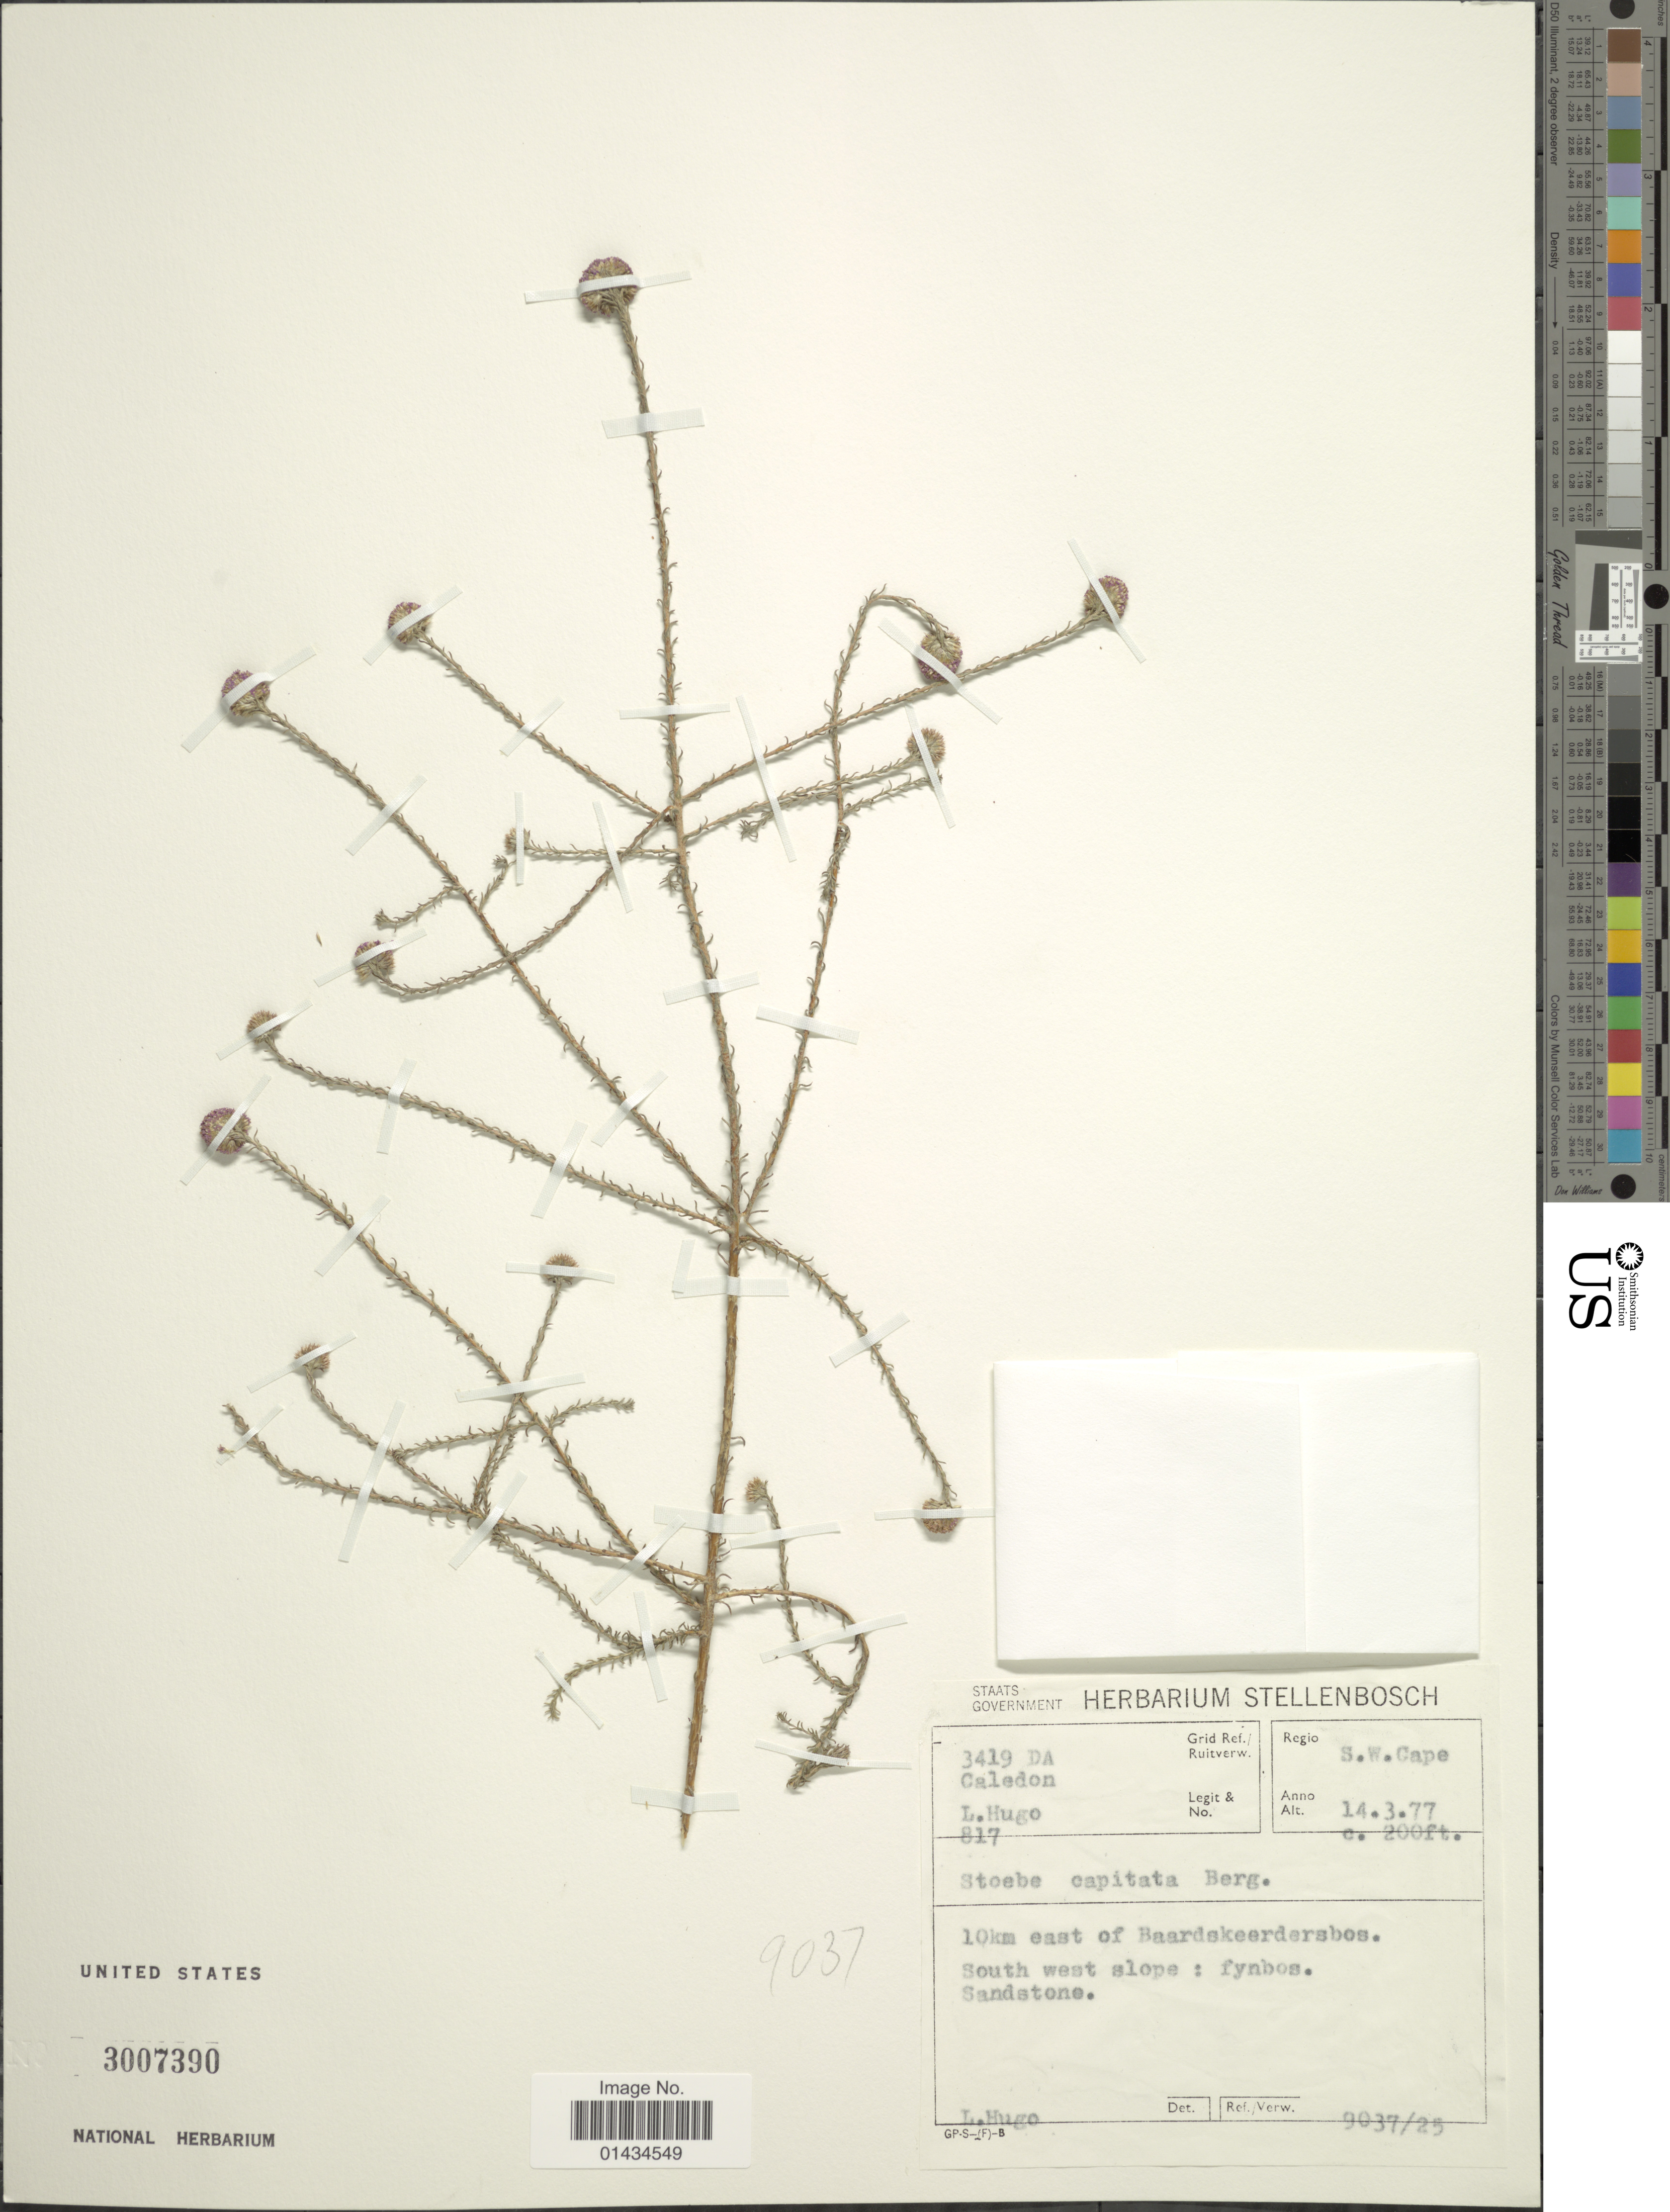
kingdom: Plantae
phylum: Tracheophyta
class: Magnoliopsida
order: Asterales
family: Asteraceae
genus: Stoebe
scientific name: Stoebe capitata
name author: P.J. Bergius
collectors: L. Hugo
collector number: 817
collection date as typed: Transcribed d/m/y: 14/3/77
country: South Africa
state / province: Western Cape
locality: S.W. Cape, 10 km east of Baardskeerderbos, South west slope: fynbos. Sandstone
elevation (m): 61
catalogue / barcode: US 3007390